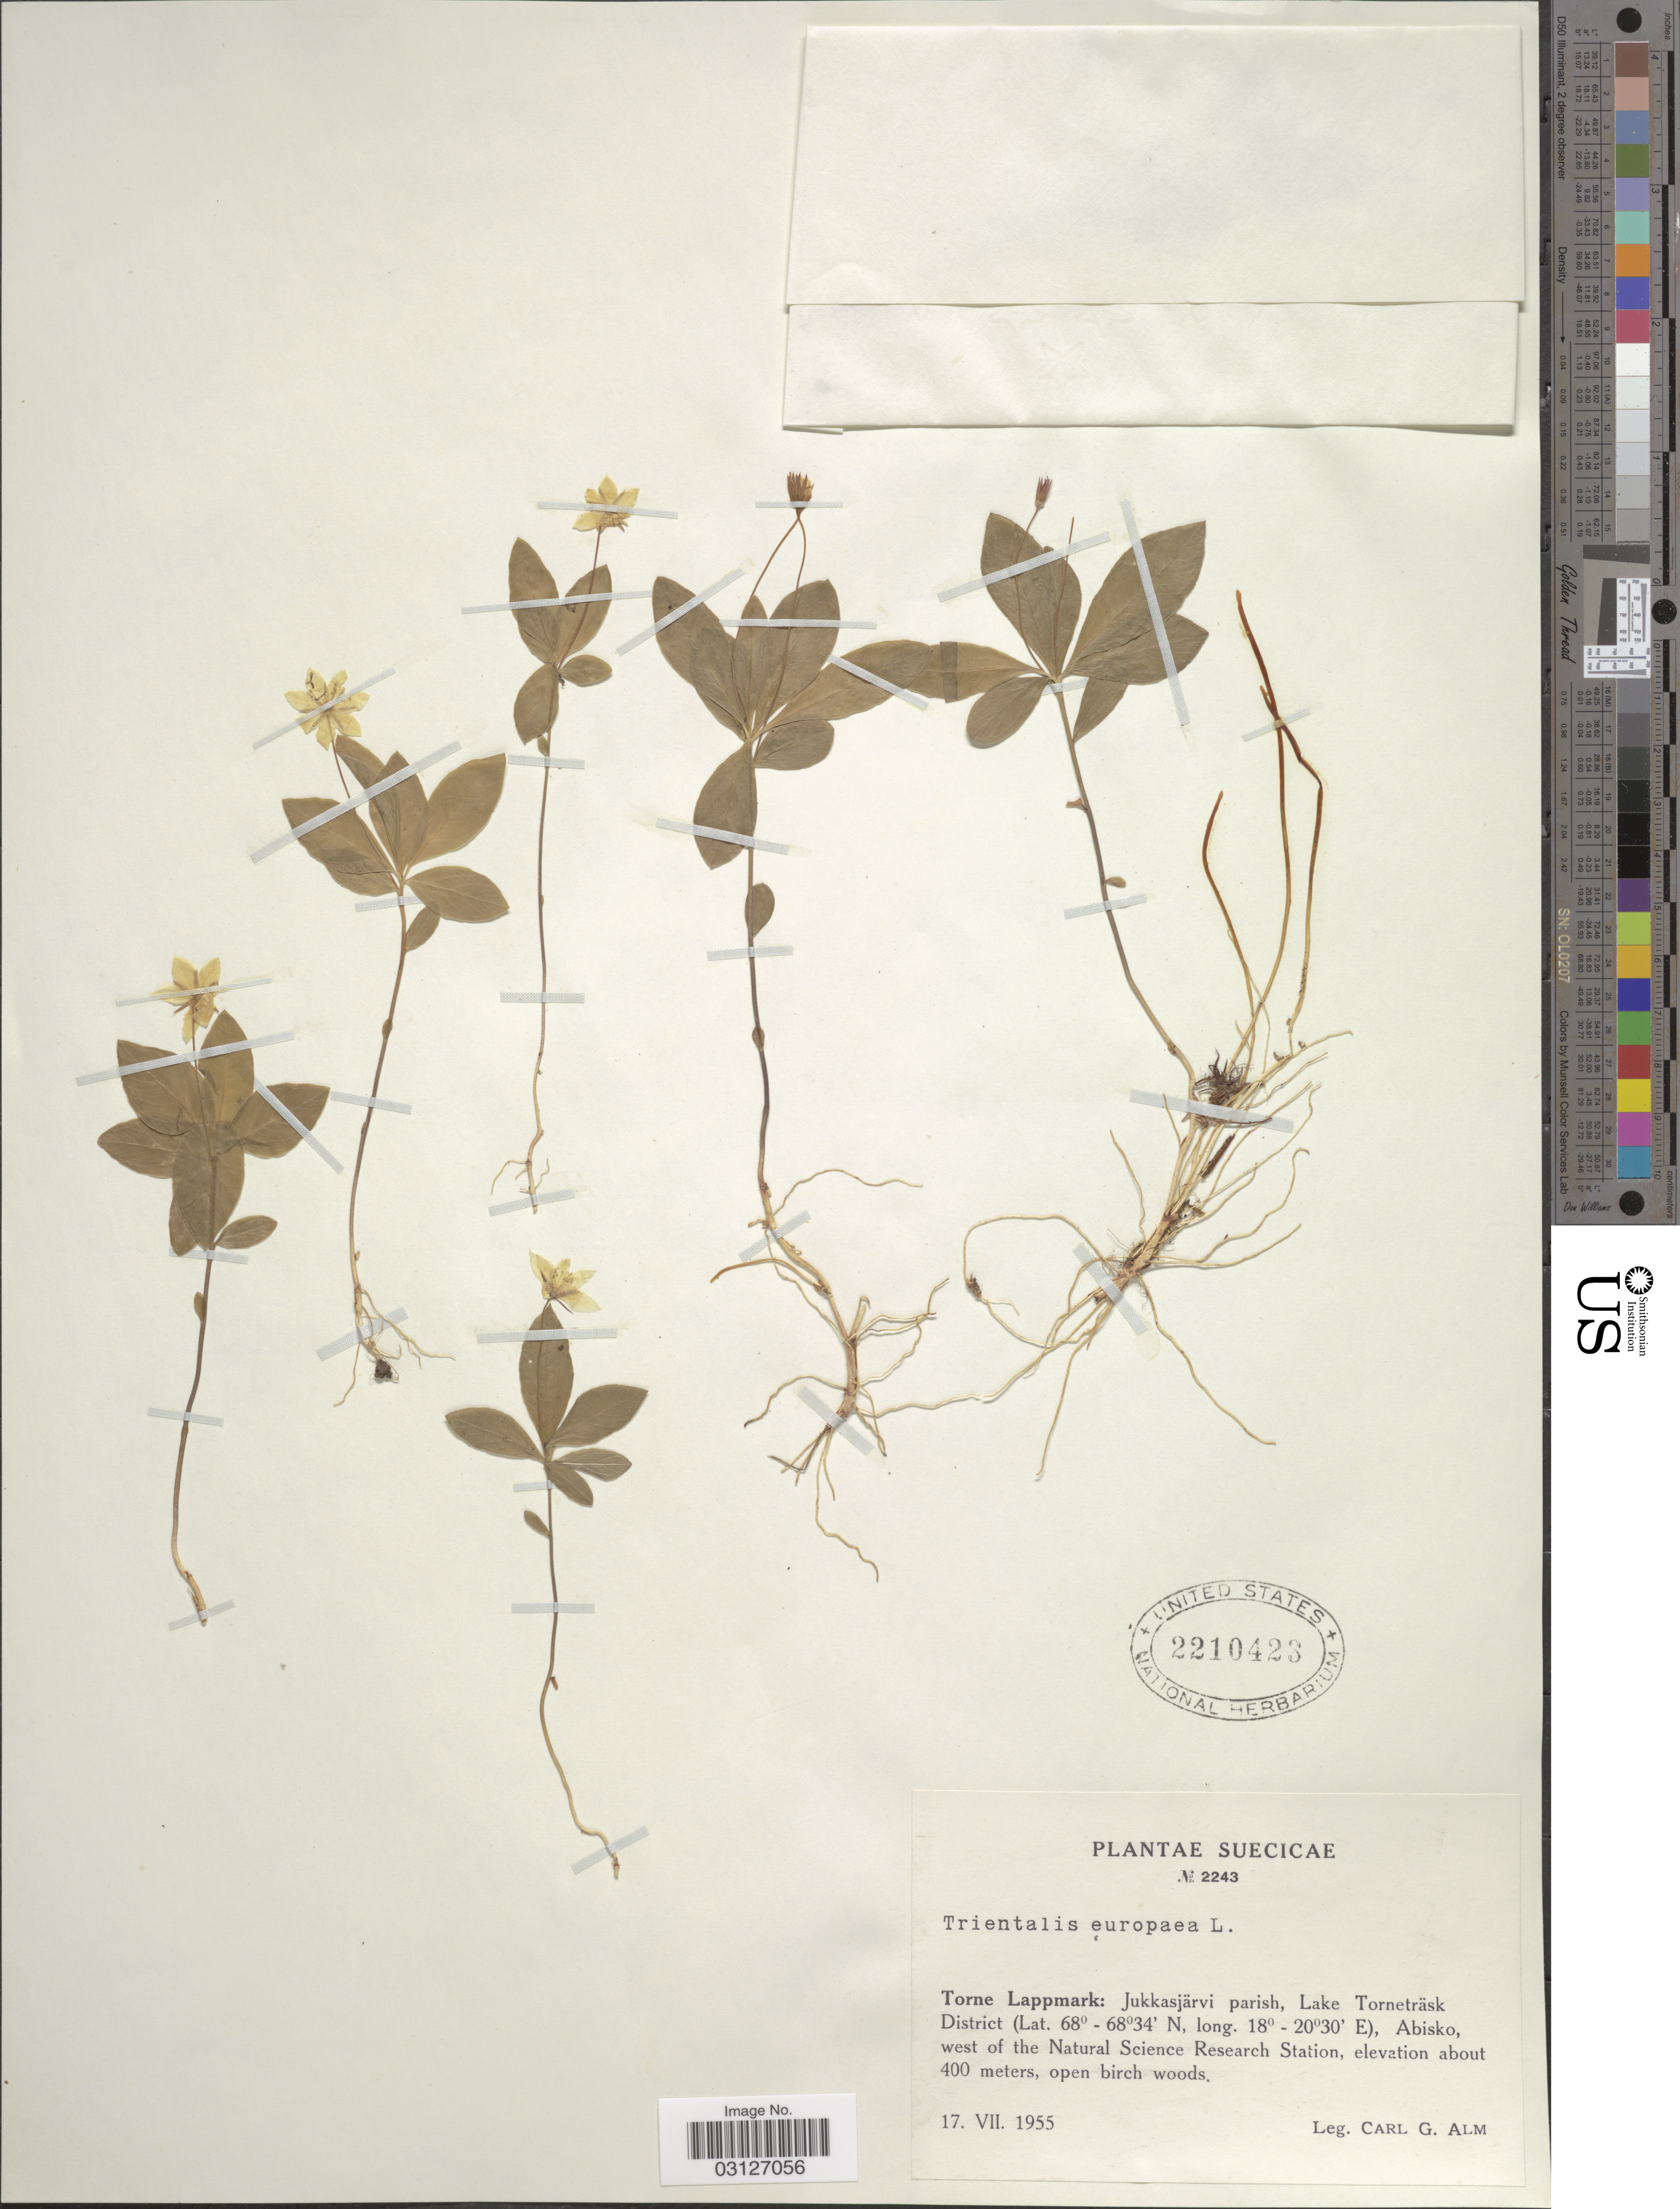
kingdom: Plantae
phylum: Tracheophyta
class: Magnoliopsida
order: Ericales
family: Primulaceae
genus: Trientalis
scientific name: Trientalis europaea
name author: L.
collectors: C. G. Alm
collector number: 2243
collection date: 1955-07-17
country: Sweden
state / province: Norrbotten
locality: Torne Lappmark: Jukkasjärvi parish, Lake Torneträsk District, Abisko, west of the Natural Science Research Station.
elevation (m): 400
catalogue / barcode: US 2210423